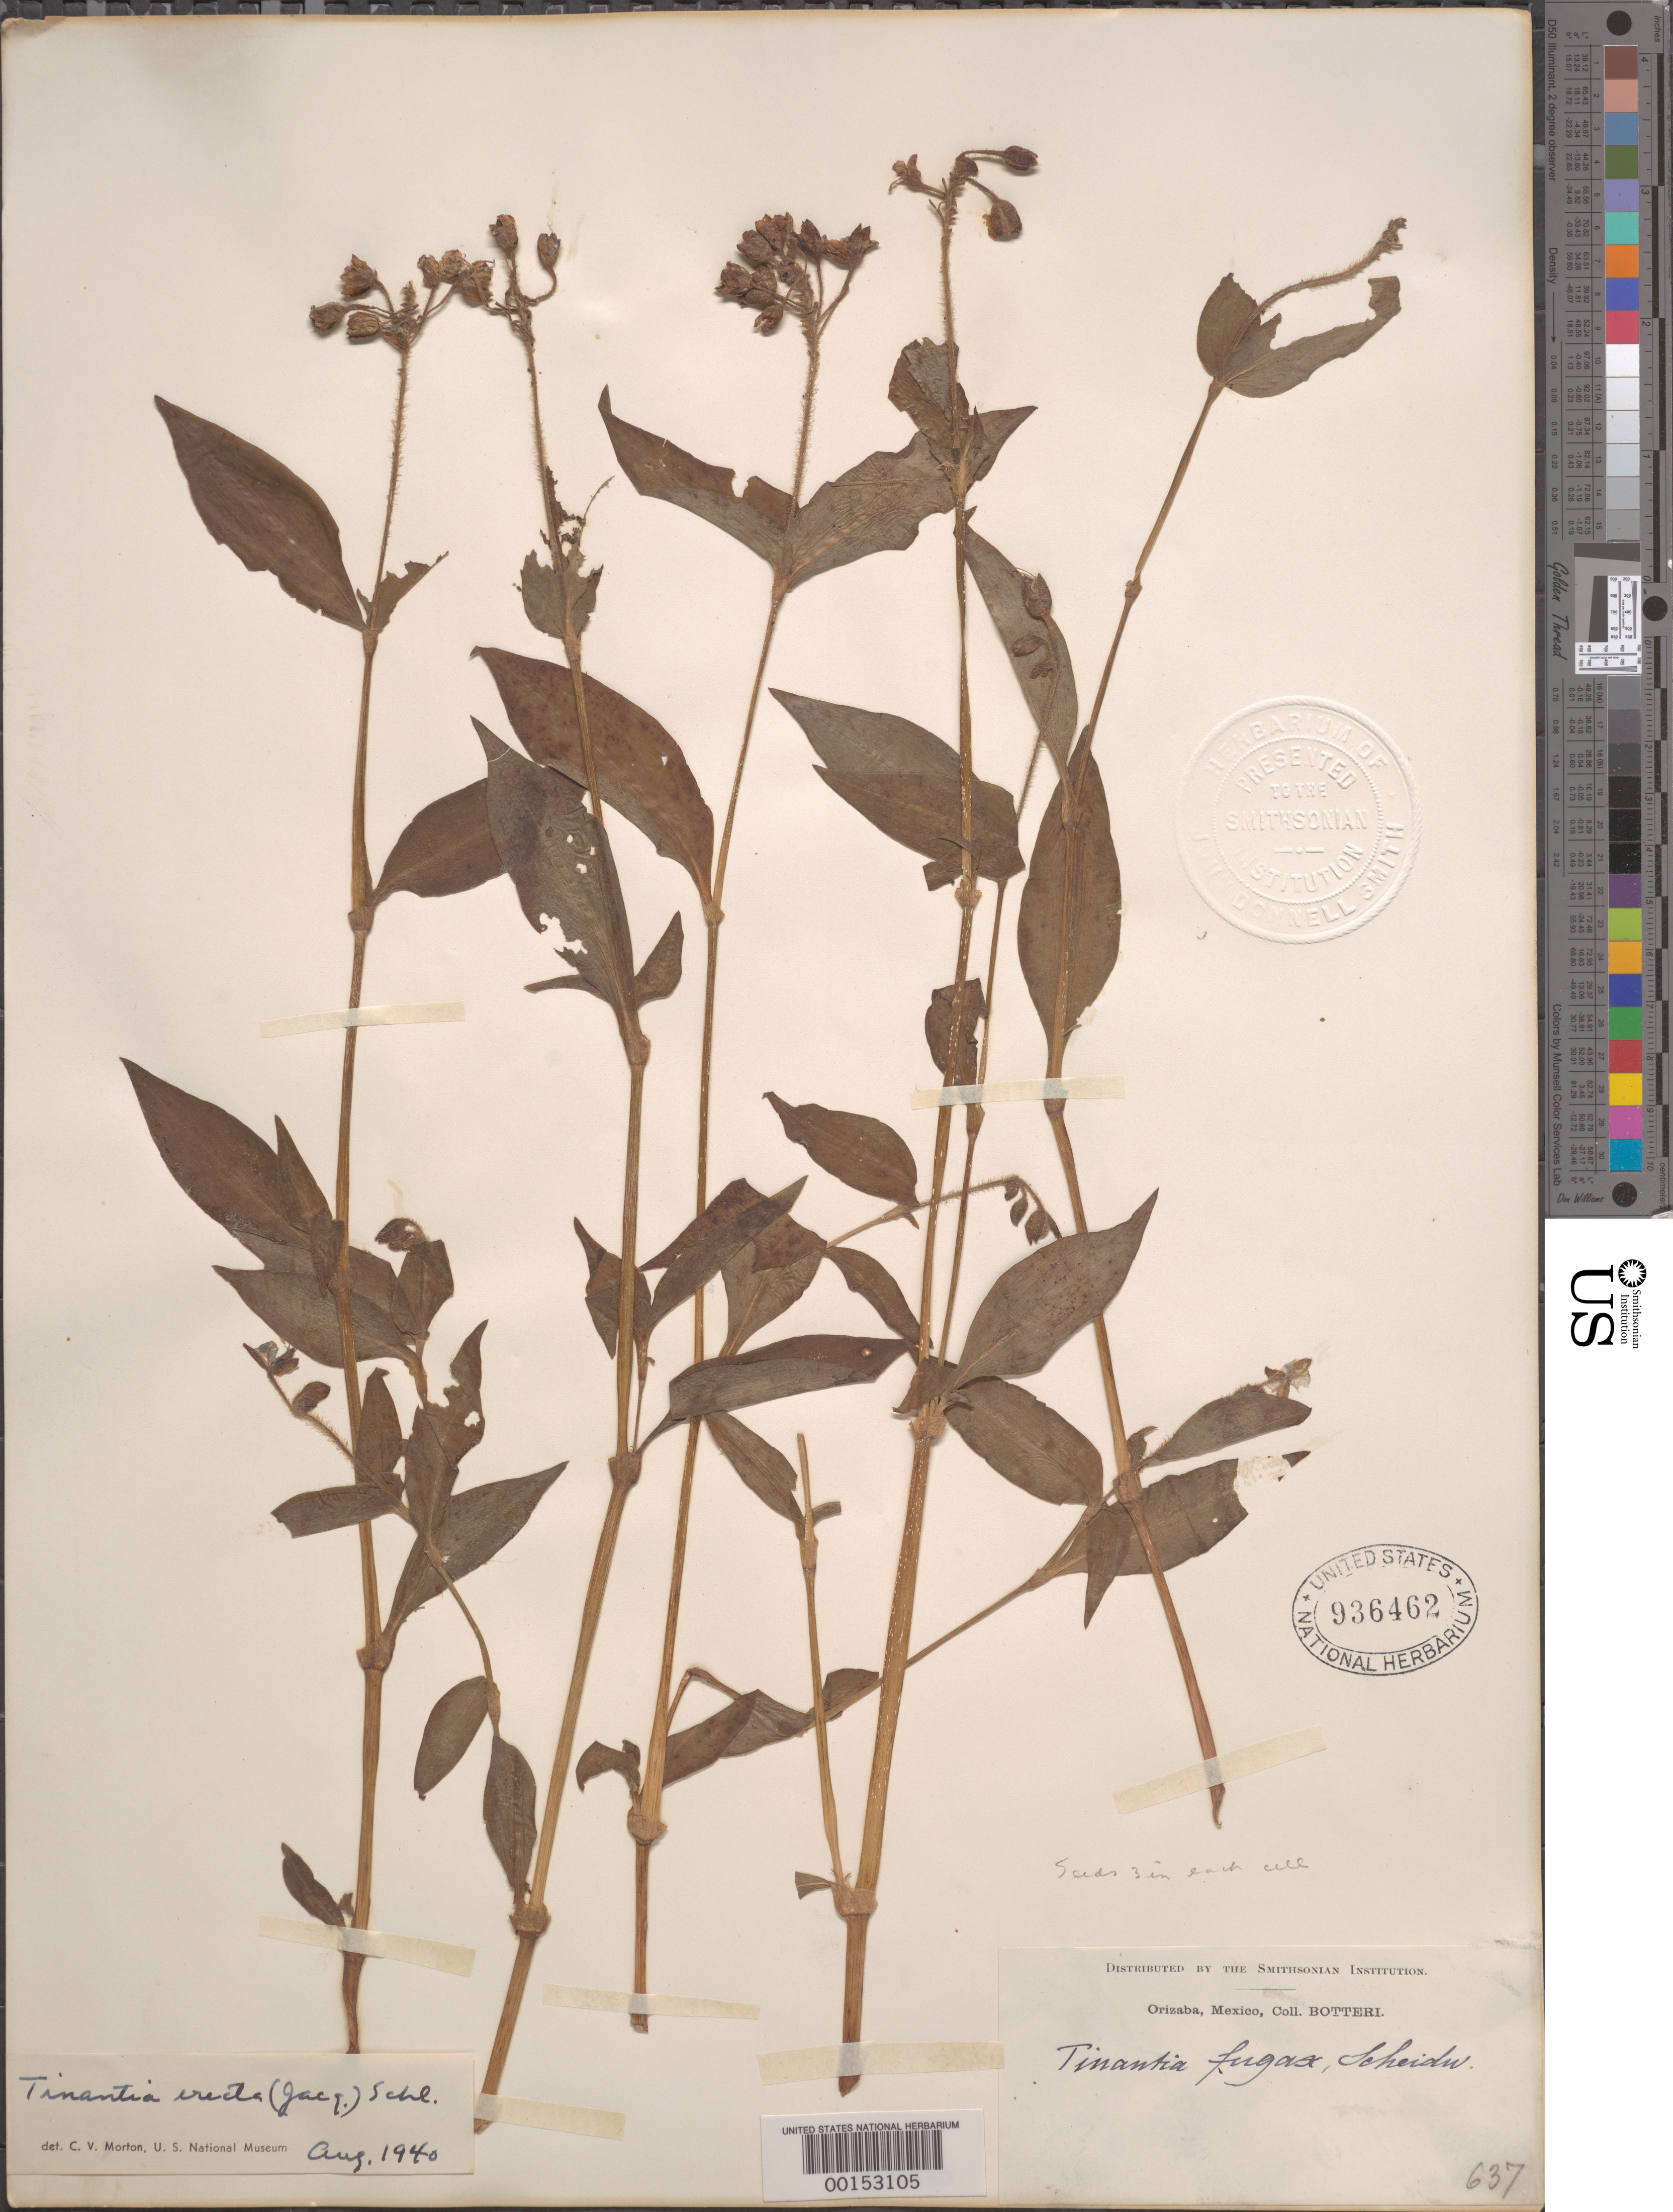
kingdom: Plantae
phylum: Tracheophyta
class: Liliopsida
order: Commelinales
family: Commelinaceae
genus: Tinantia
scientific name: Tinantia erecta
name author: (Jacq.) Fenzl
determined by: Morton, C. V.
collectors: -. Botteri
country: Mexico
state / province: Veracruz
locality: Orizaba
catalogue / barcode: US 936462